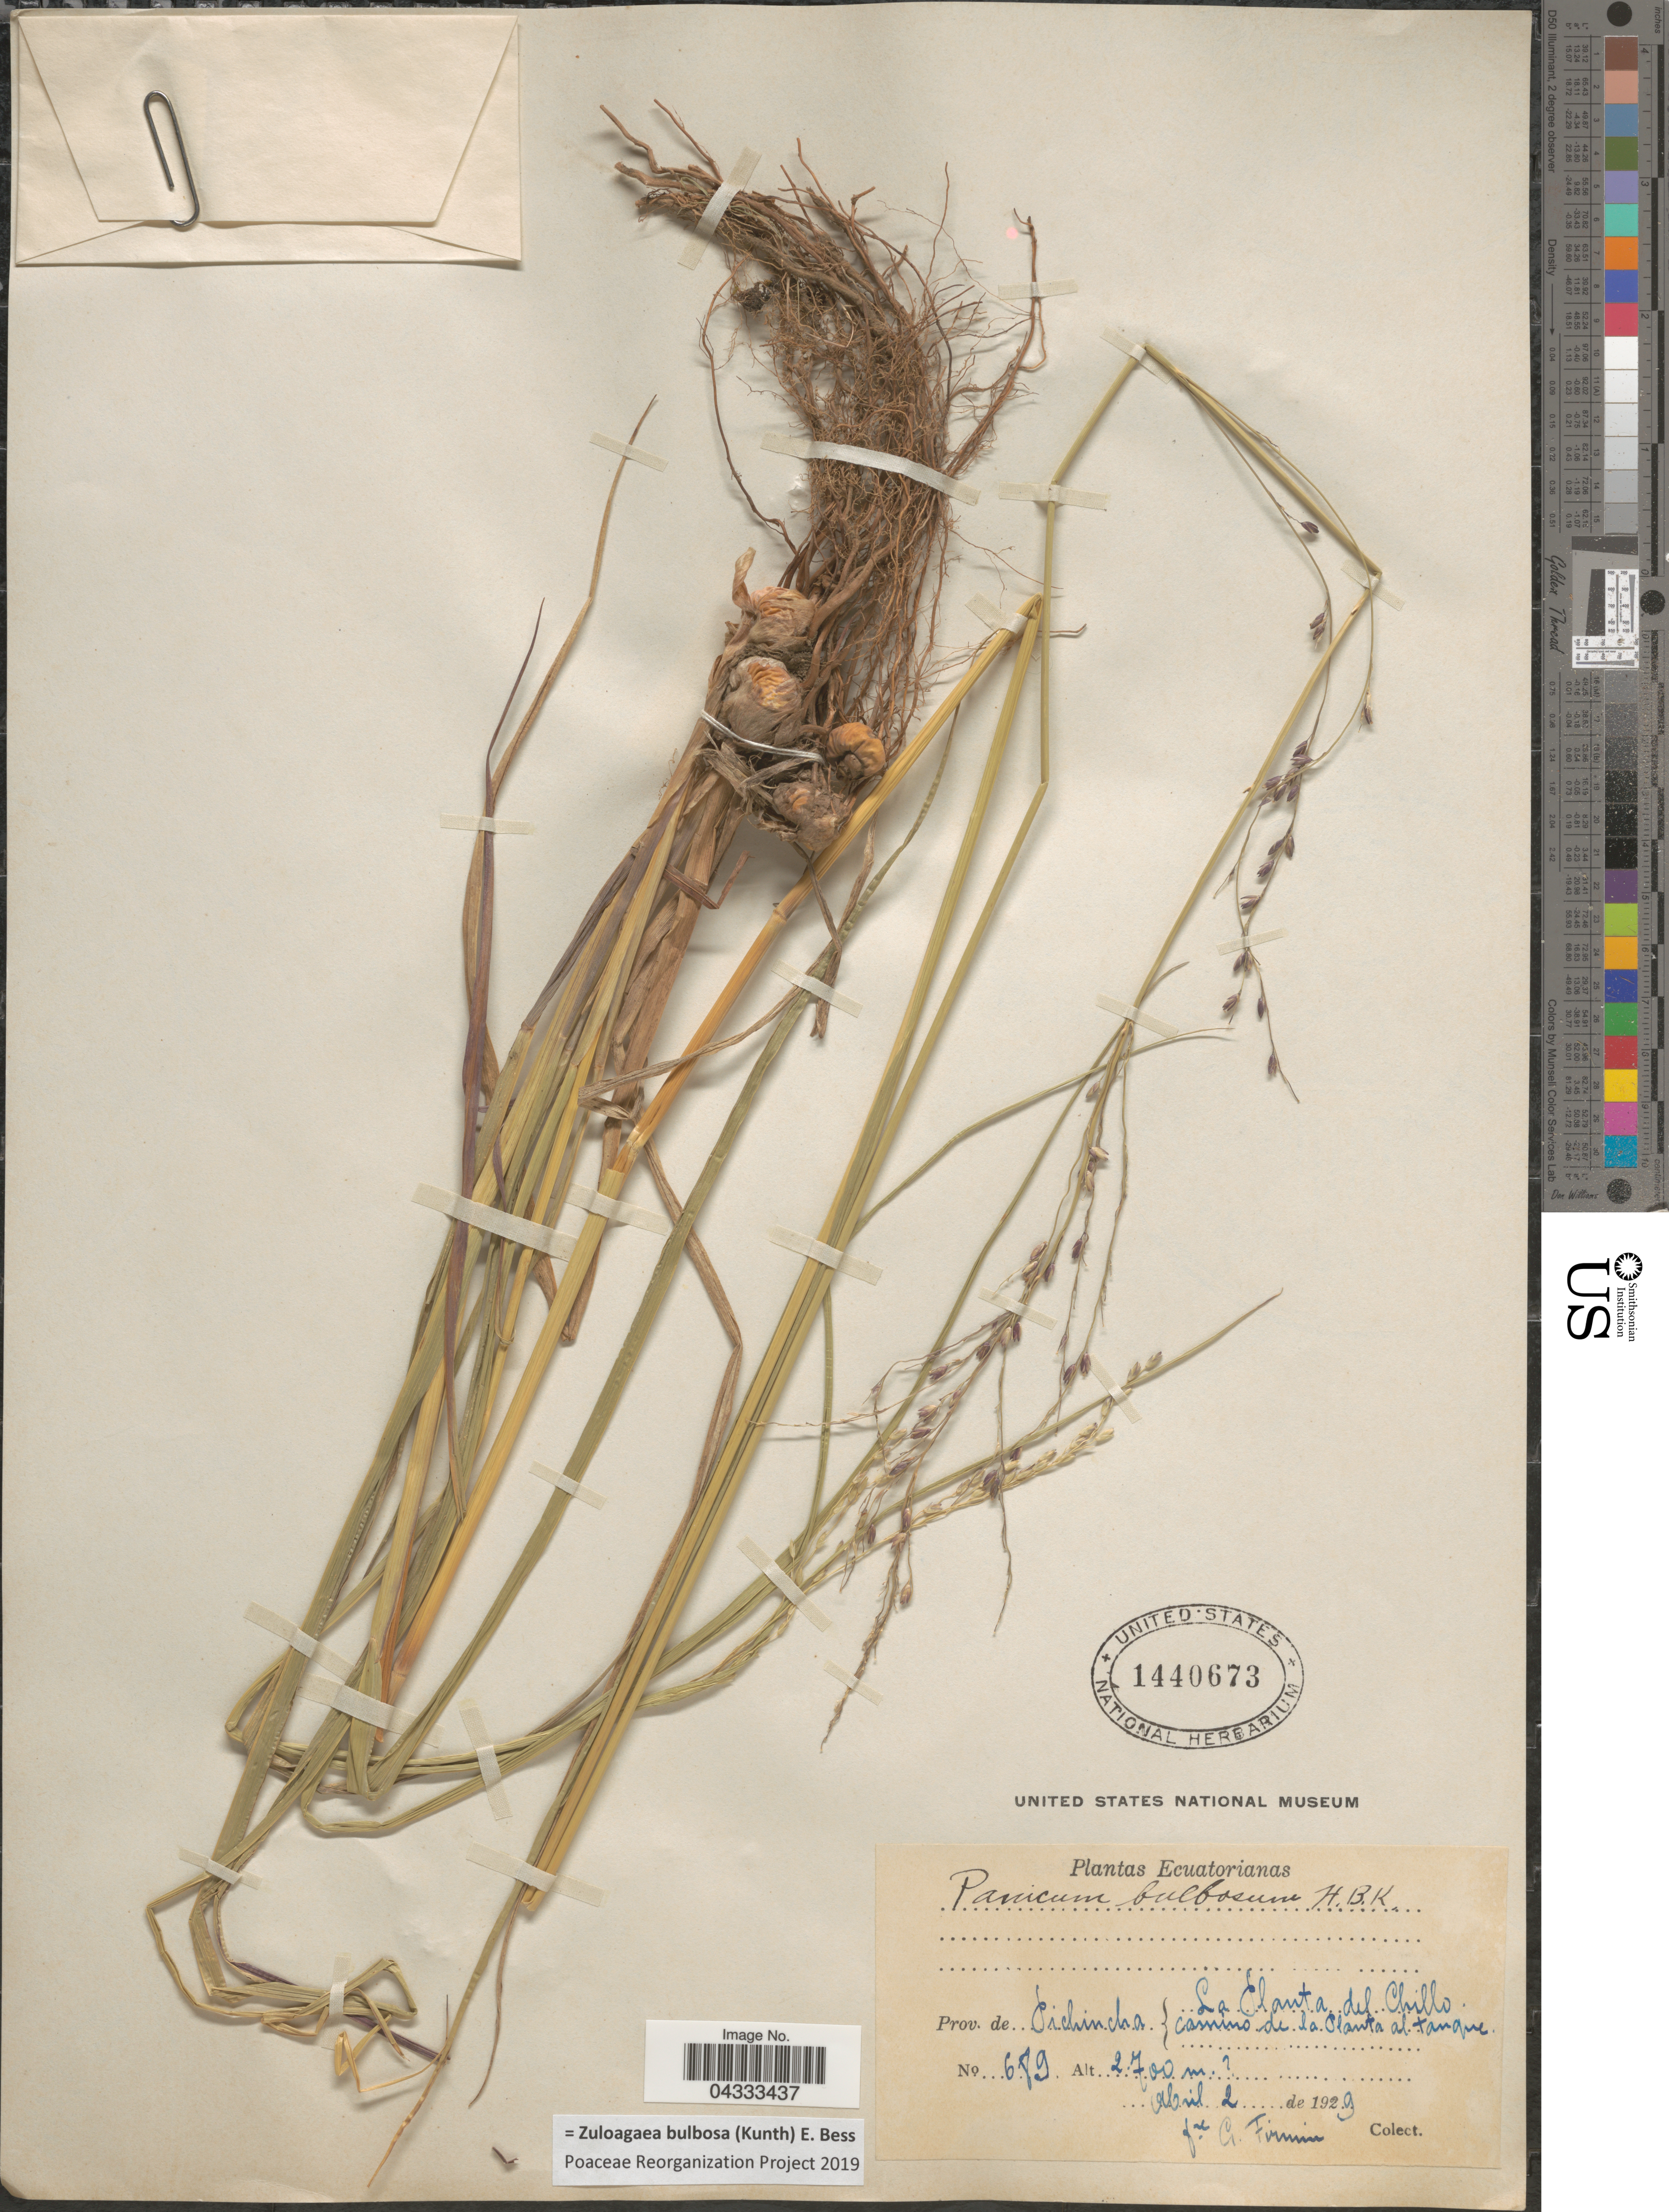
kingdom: Plantae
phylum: Tracheophyta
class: Liliopsida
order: Poales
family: Poaceae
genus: Zuloagaea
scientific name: Zuloagaea bulbosa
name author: (Kunth) E. Bess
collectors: F. Firmin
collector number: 689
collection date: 1929-04-02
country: Ecuador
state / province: Pichincha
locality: La Planta del Chillo camino de la Planta al tanque.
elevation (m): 2700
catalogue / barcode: US 1440673